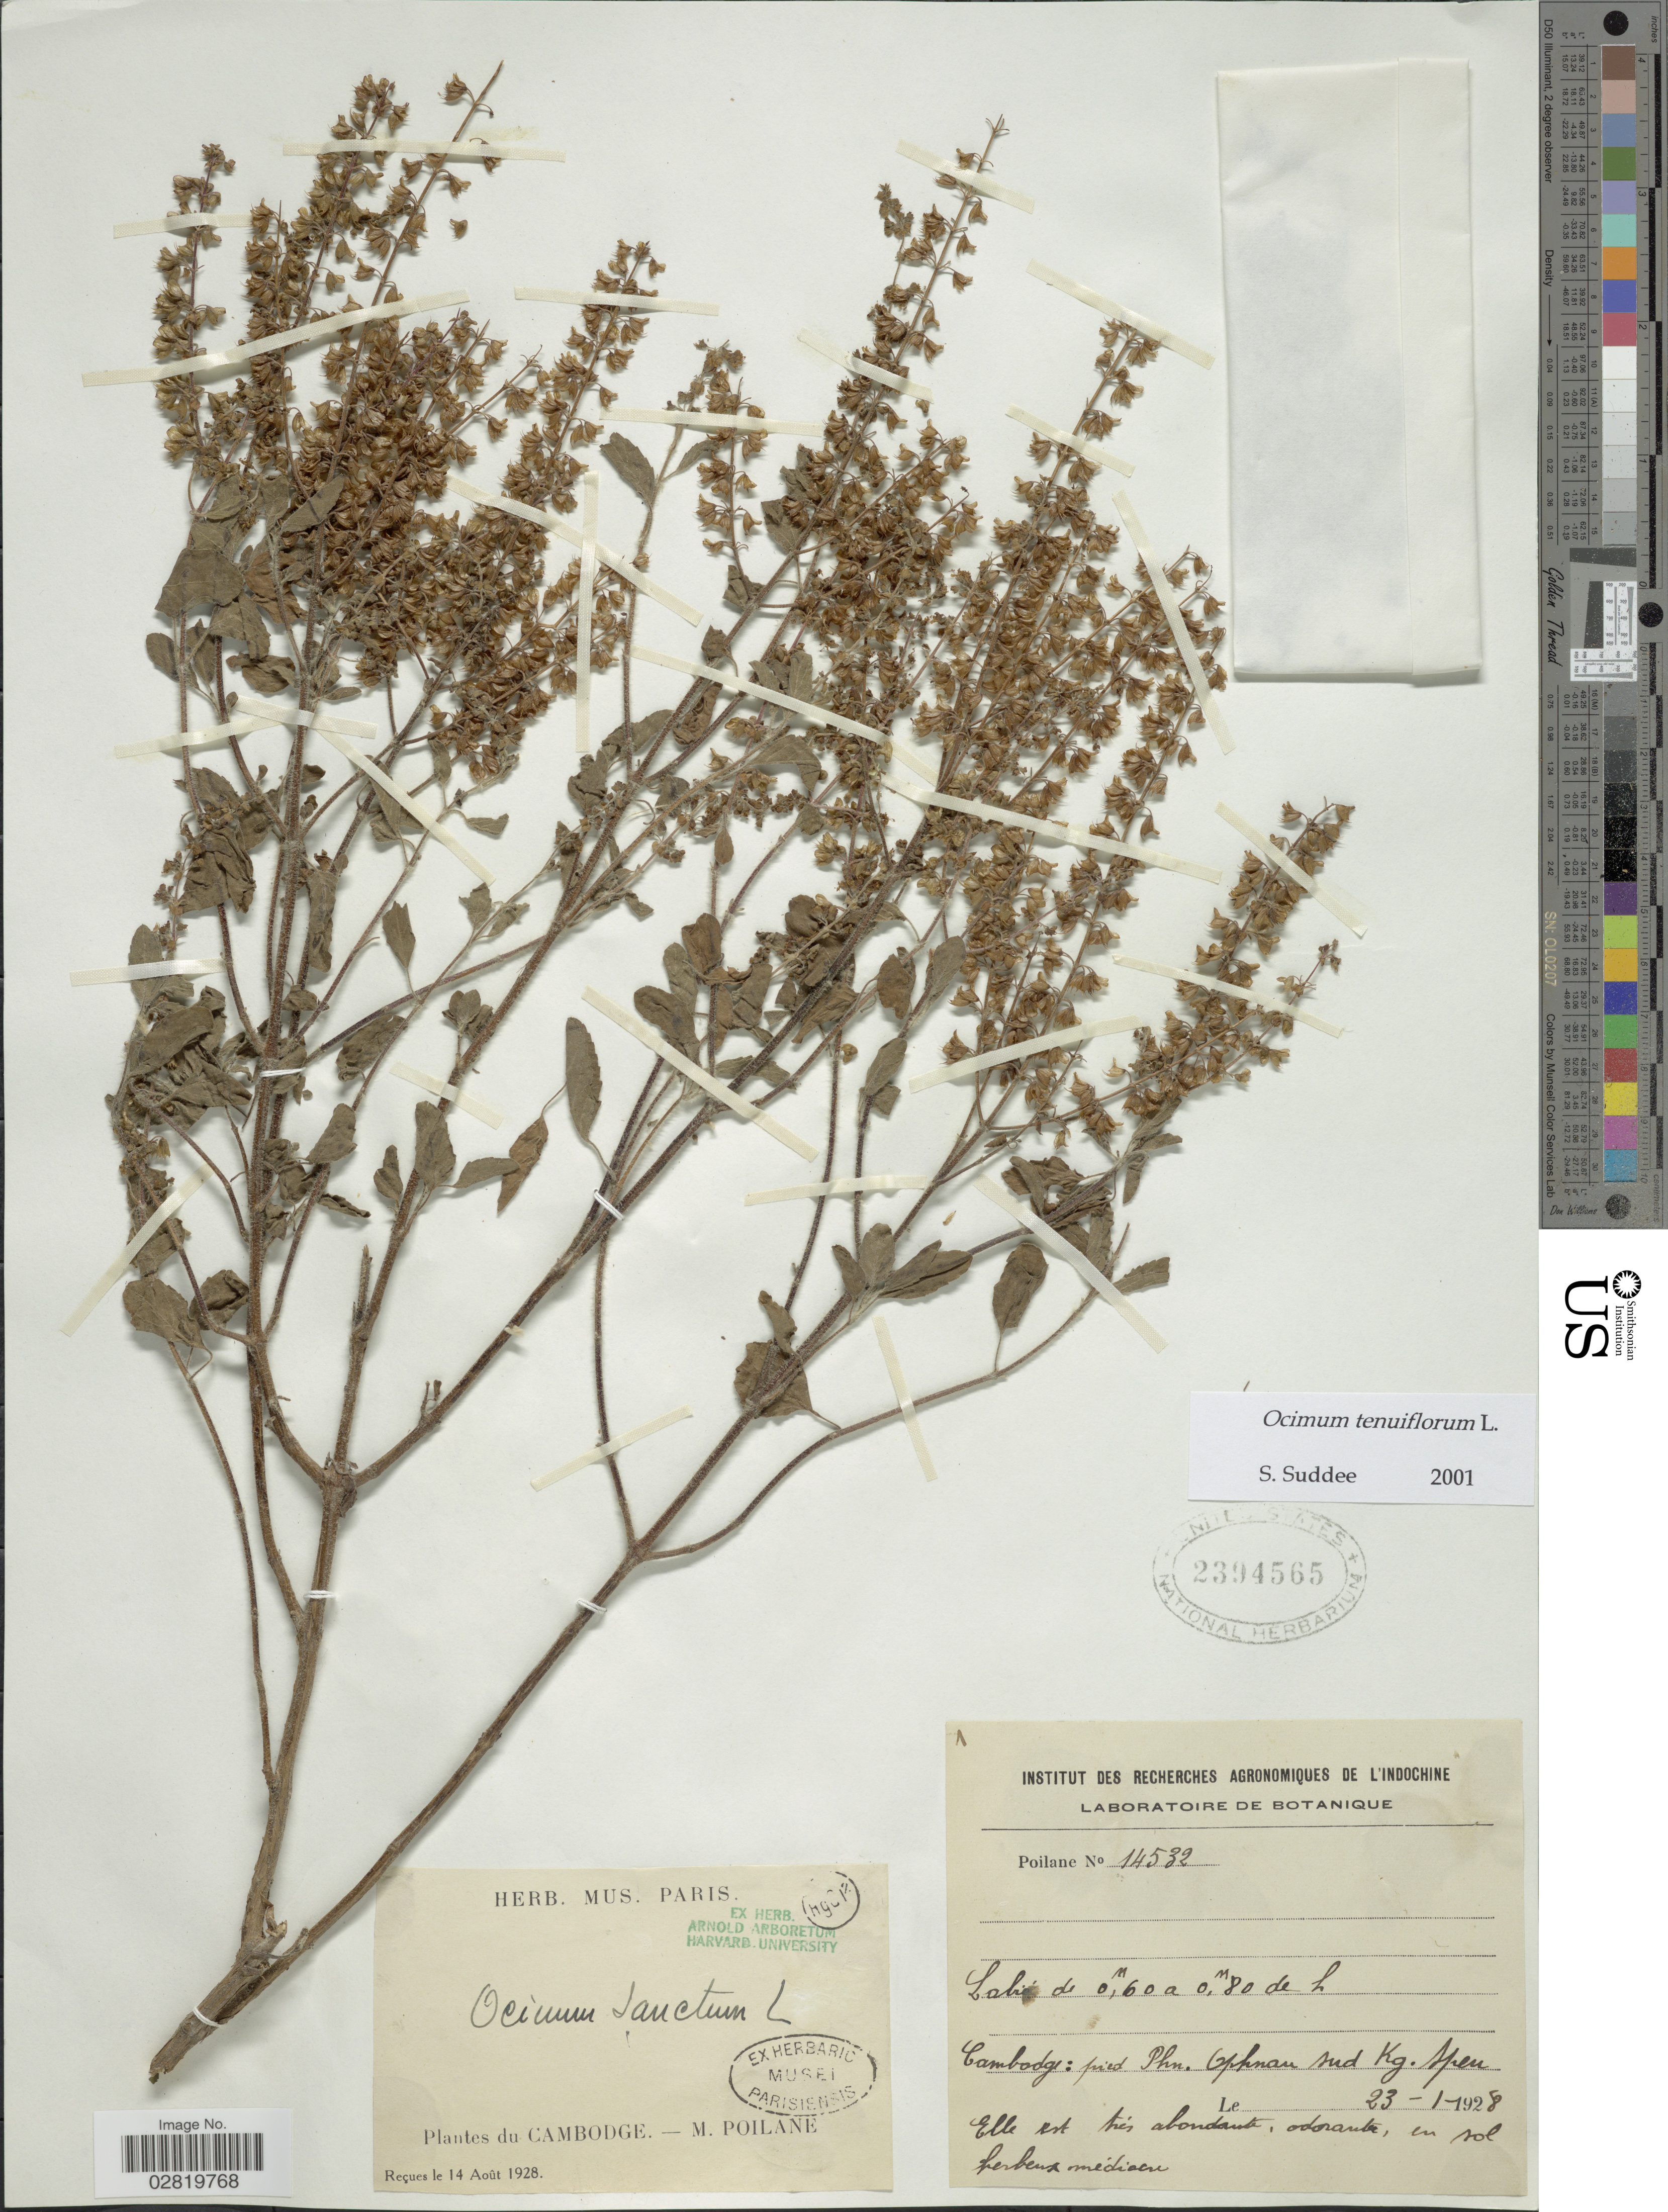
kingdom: Plantae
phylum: Tracheophyta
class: Magnoliopsida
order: Lamiales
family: Lamiaceae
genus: Ocimum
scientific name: Ocimum tenuiflorum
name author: L.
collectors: M. Poilane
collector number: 14532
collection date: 1928-01-23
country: Cambodia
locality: Cambodge: pied Phn. Ophnan sud Kg. Spen.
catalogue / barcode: US 2394565